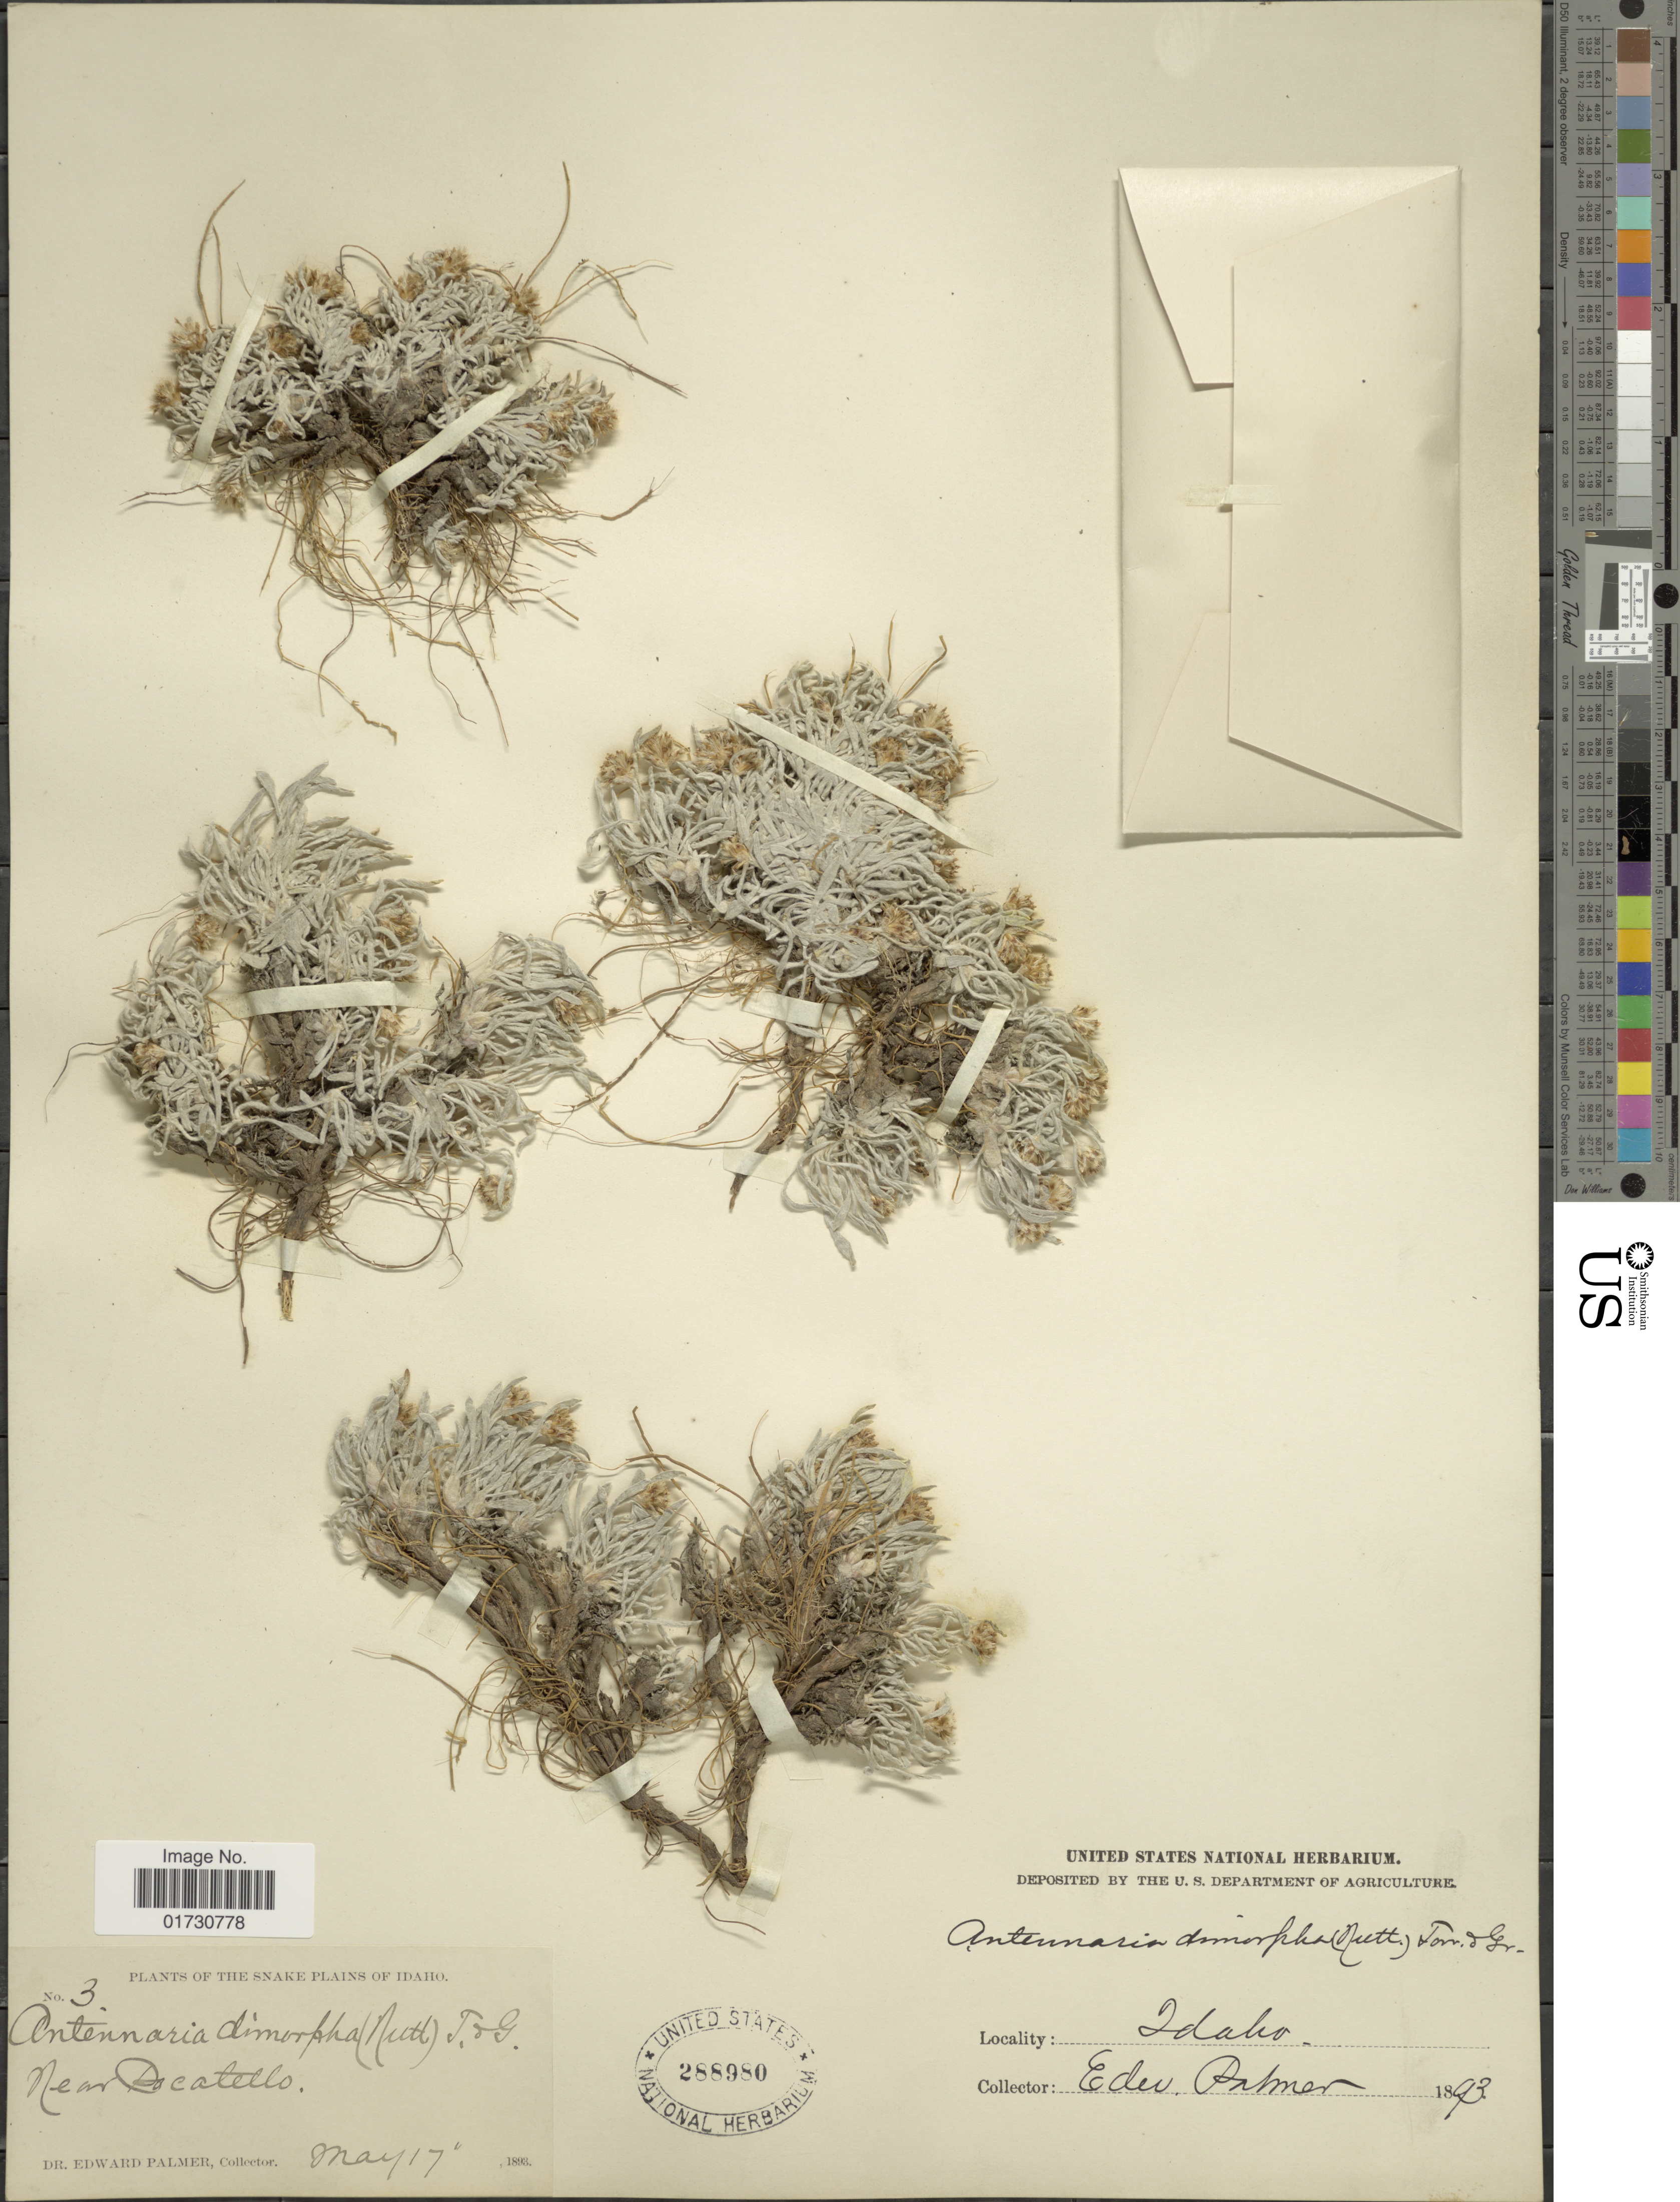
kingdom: Plantae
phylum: Tracheophyta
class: Magnoliopsida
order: Asterales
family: Asteraceae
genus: Antennaria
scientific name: Antennaria dimorpha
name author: (Nutt.) Torr. & A. Gray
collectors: E. Palmer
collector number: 3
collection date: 1893-05-17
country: United States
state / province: Idaho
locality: Near Dacatello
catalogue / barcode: US 288980